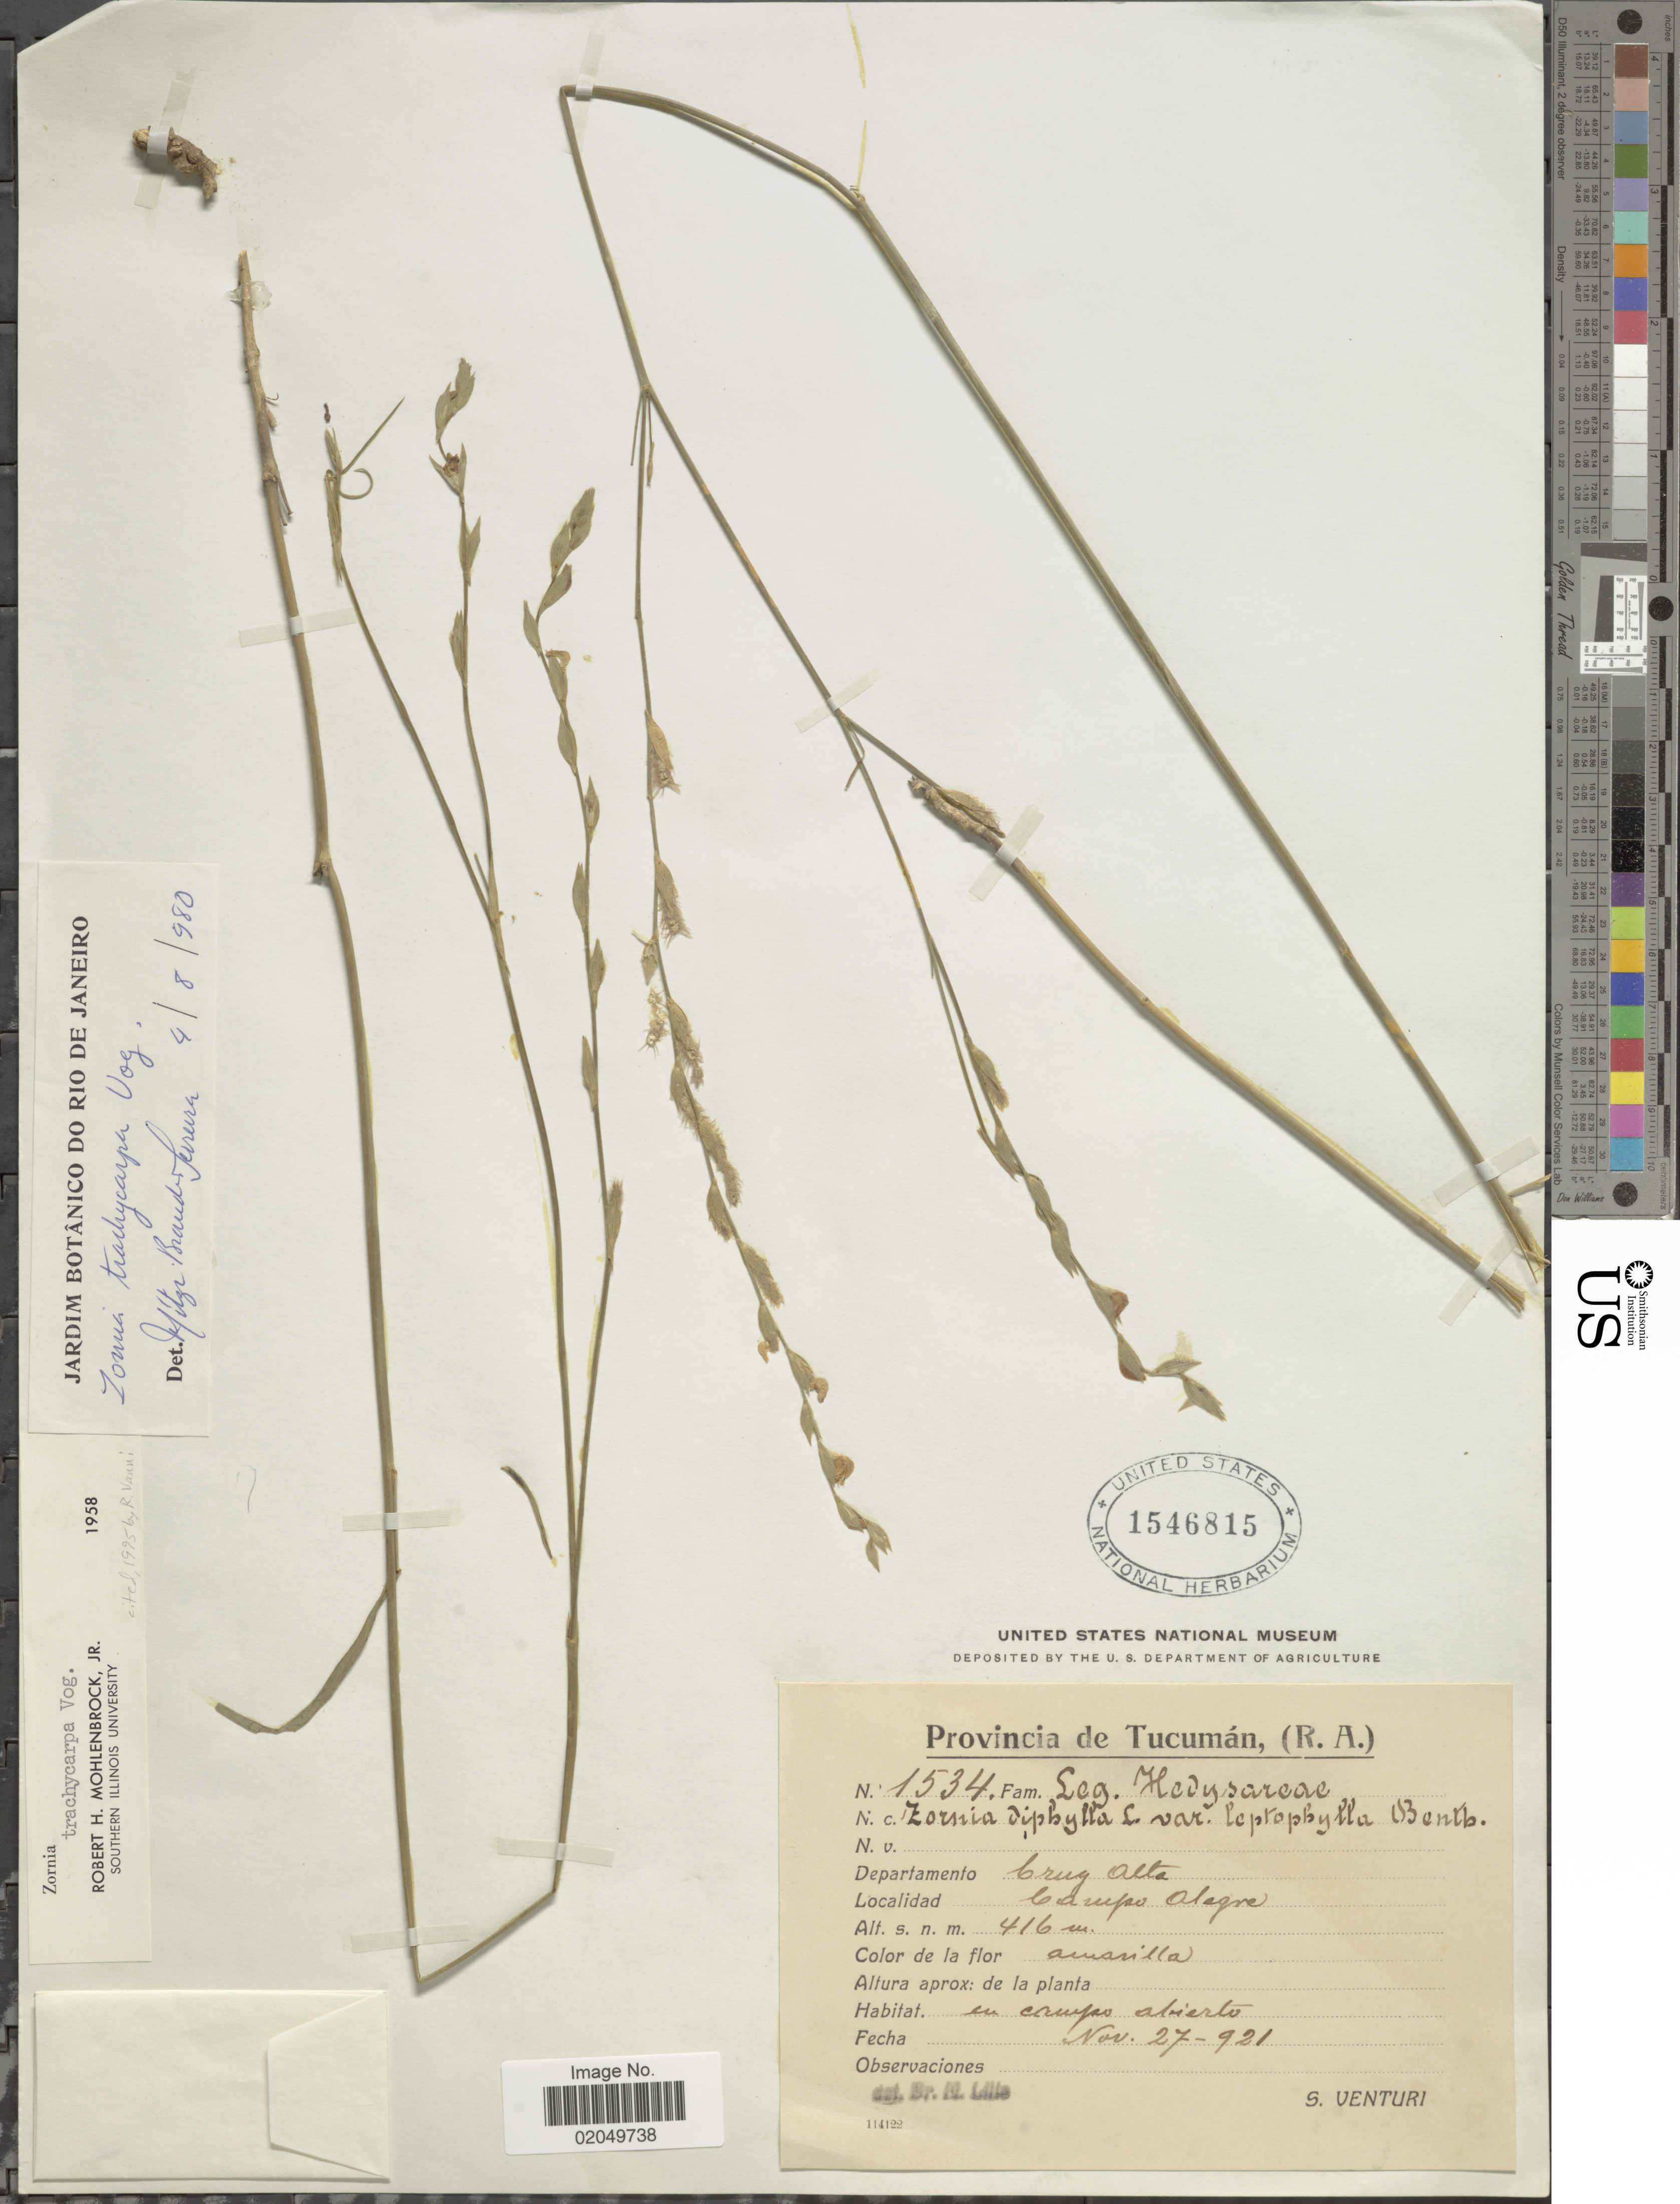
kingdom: Plantae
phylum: Tracheophyta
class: Magnoliopsida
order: Fabales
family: Fabaceae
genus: Zornia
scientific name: Zornia trachycarpa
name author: Vogel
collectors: S. Venturi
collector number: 1534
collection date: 1921-11-27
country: Argentina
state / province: Tucuman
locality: Provincia de Tucuman, (R. A.). Departamento Cruz Alta. Campo Alegre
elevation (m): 416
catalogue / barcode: US 1546815